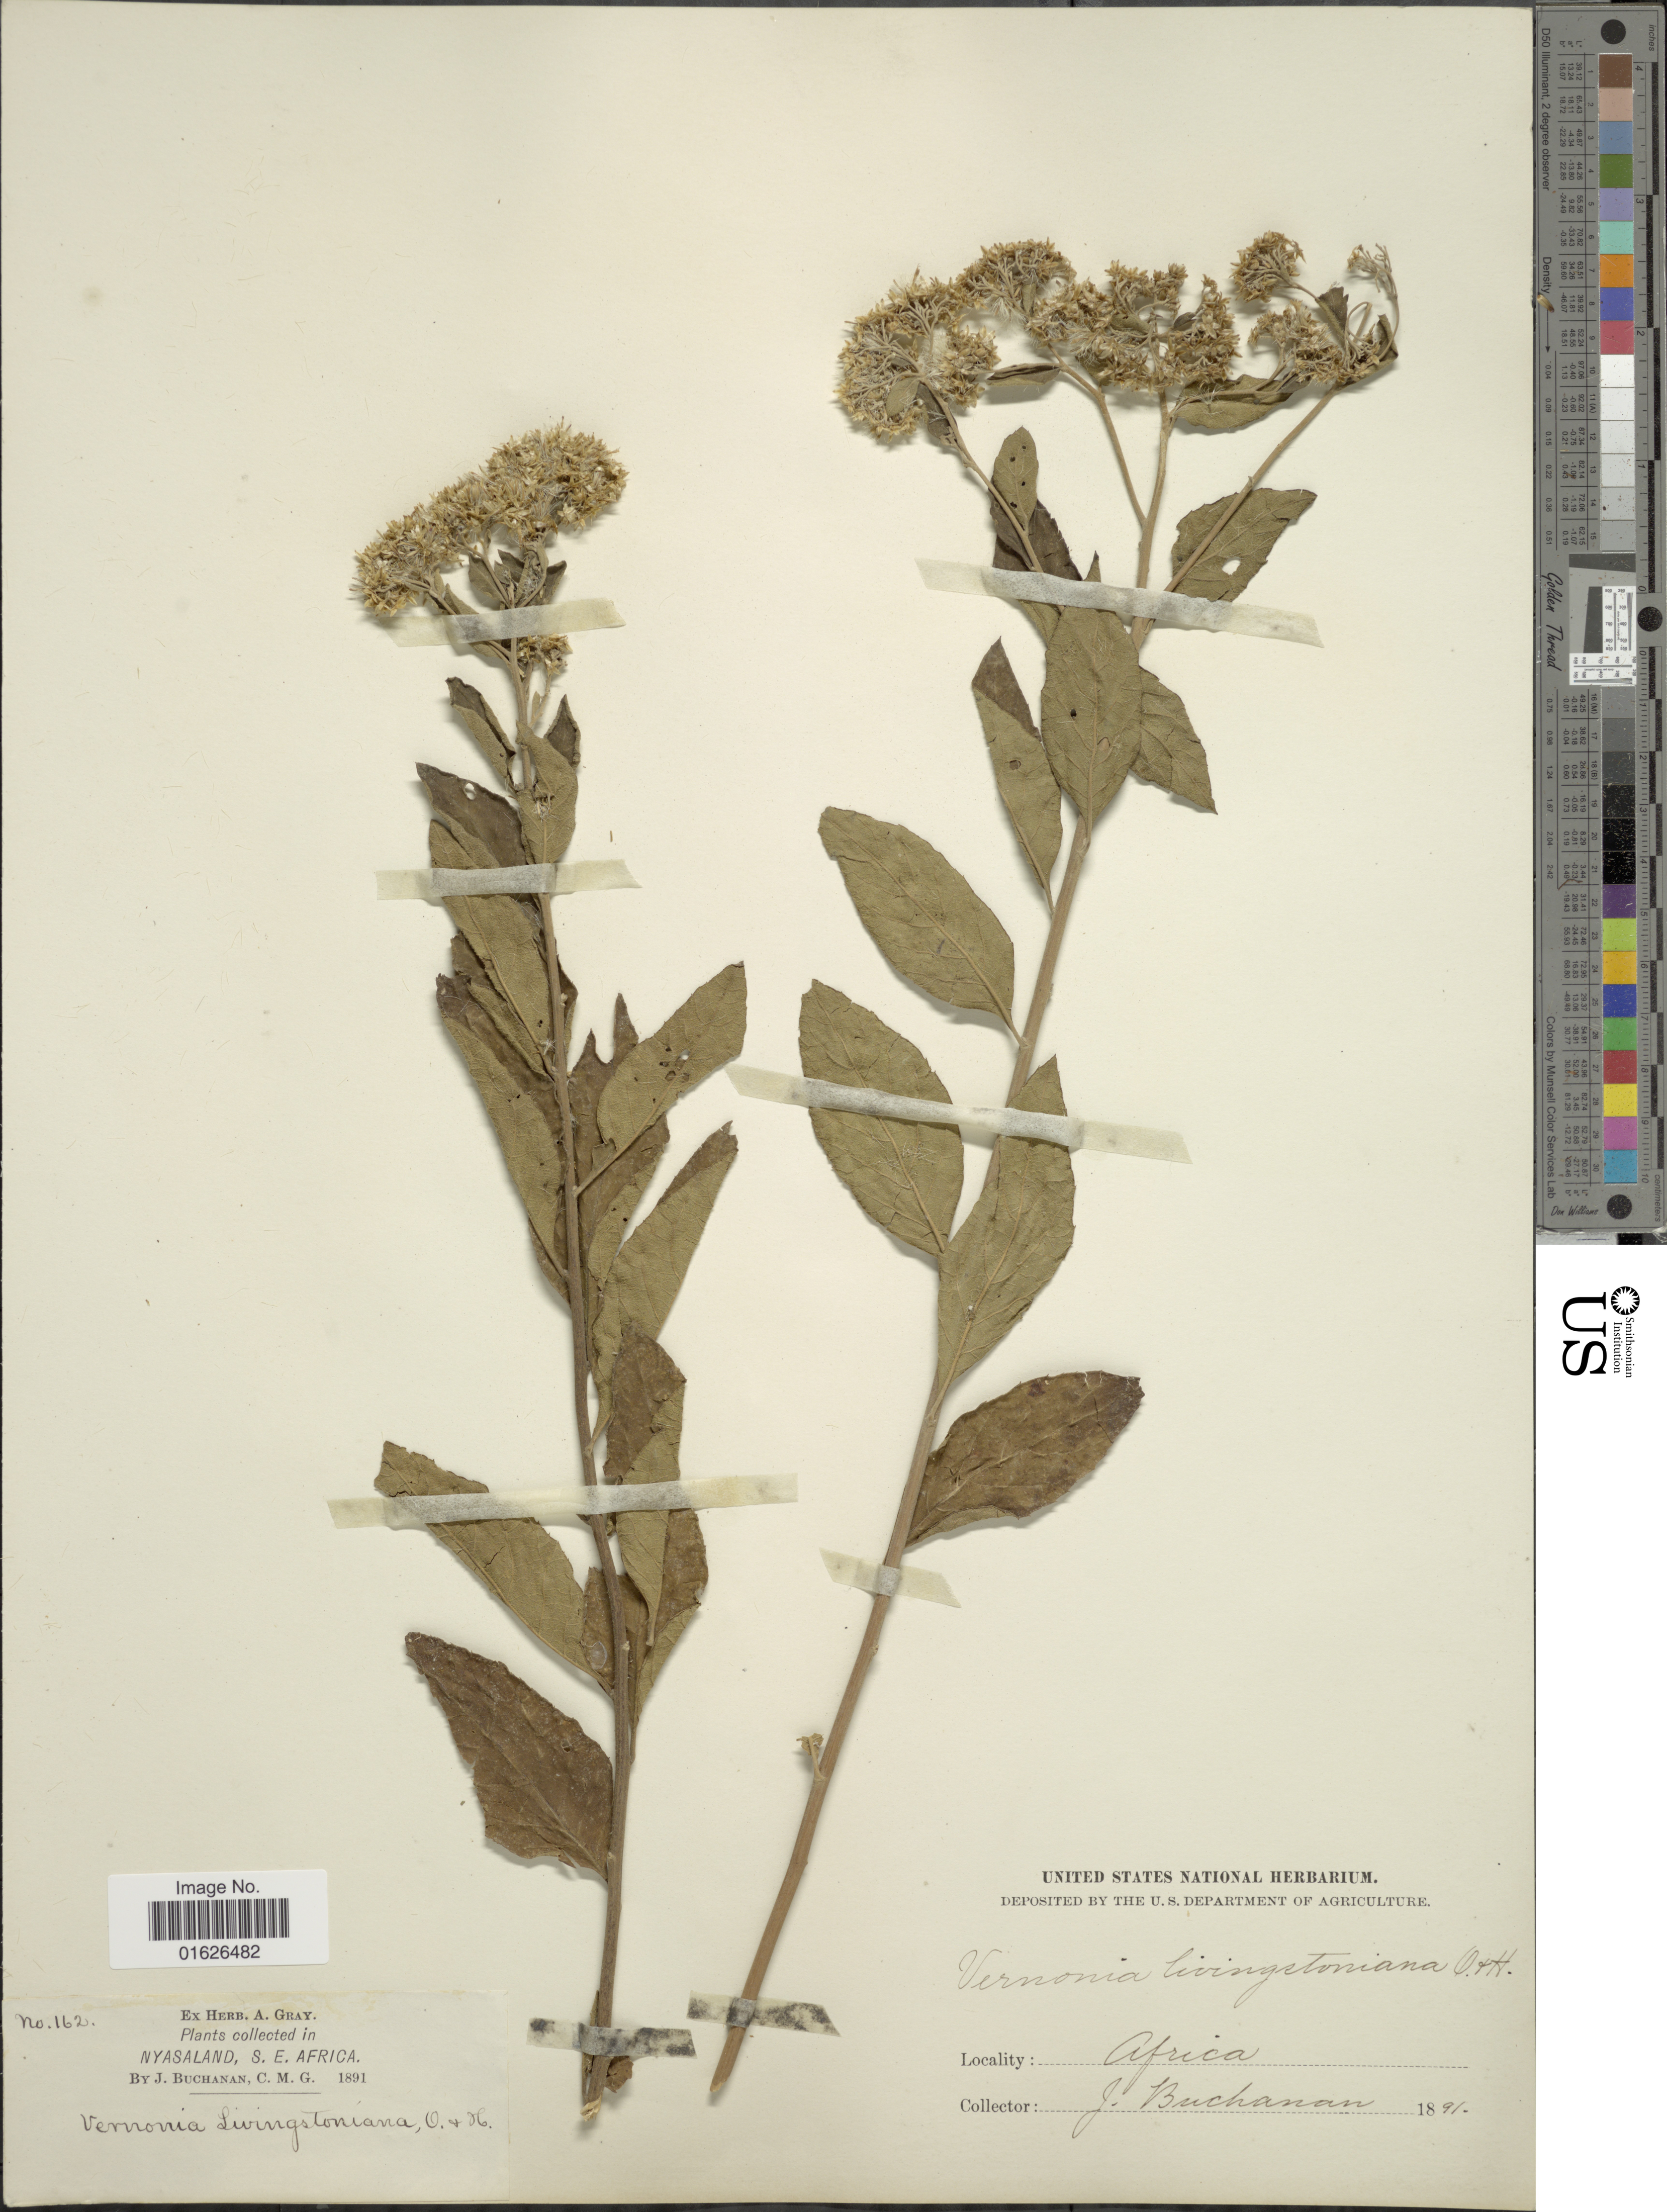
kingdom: Plantae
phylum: Tracheophyta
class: Magnoliopsida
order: Asterales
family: Asteraceae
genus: Gymnanthemum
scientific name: Gymnanthemum thomsonianum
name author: (Oliv. & Hiern in Oliv.) H. Rob.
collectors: J. Buchanan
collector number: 162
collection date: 1891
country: Malawi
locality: Nyasaland, S.E. Africa